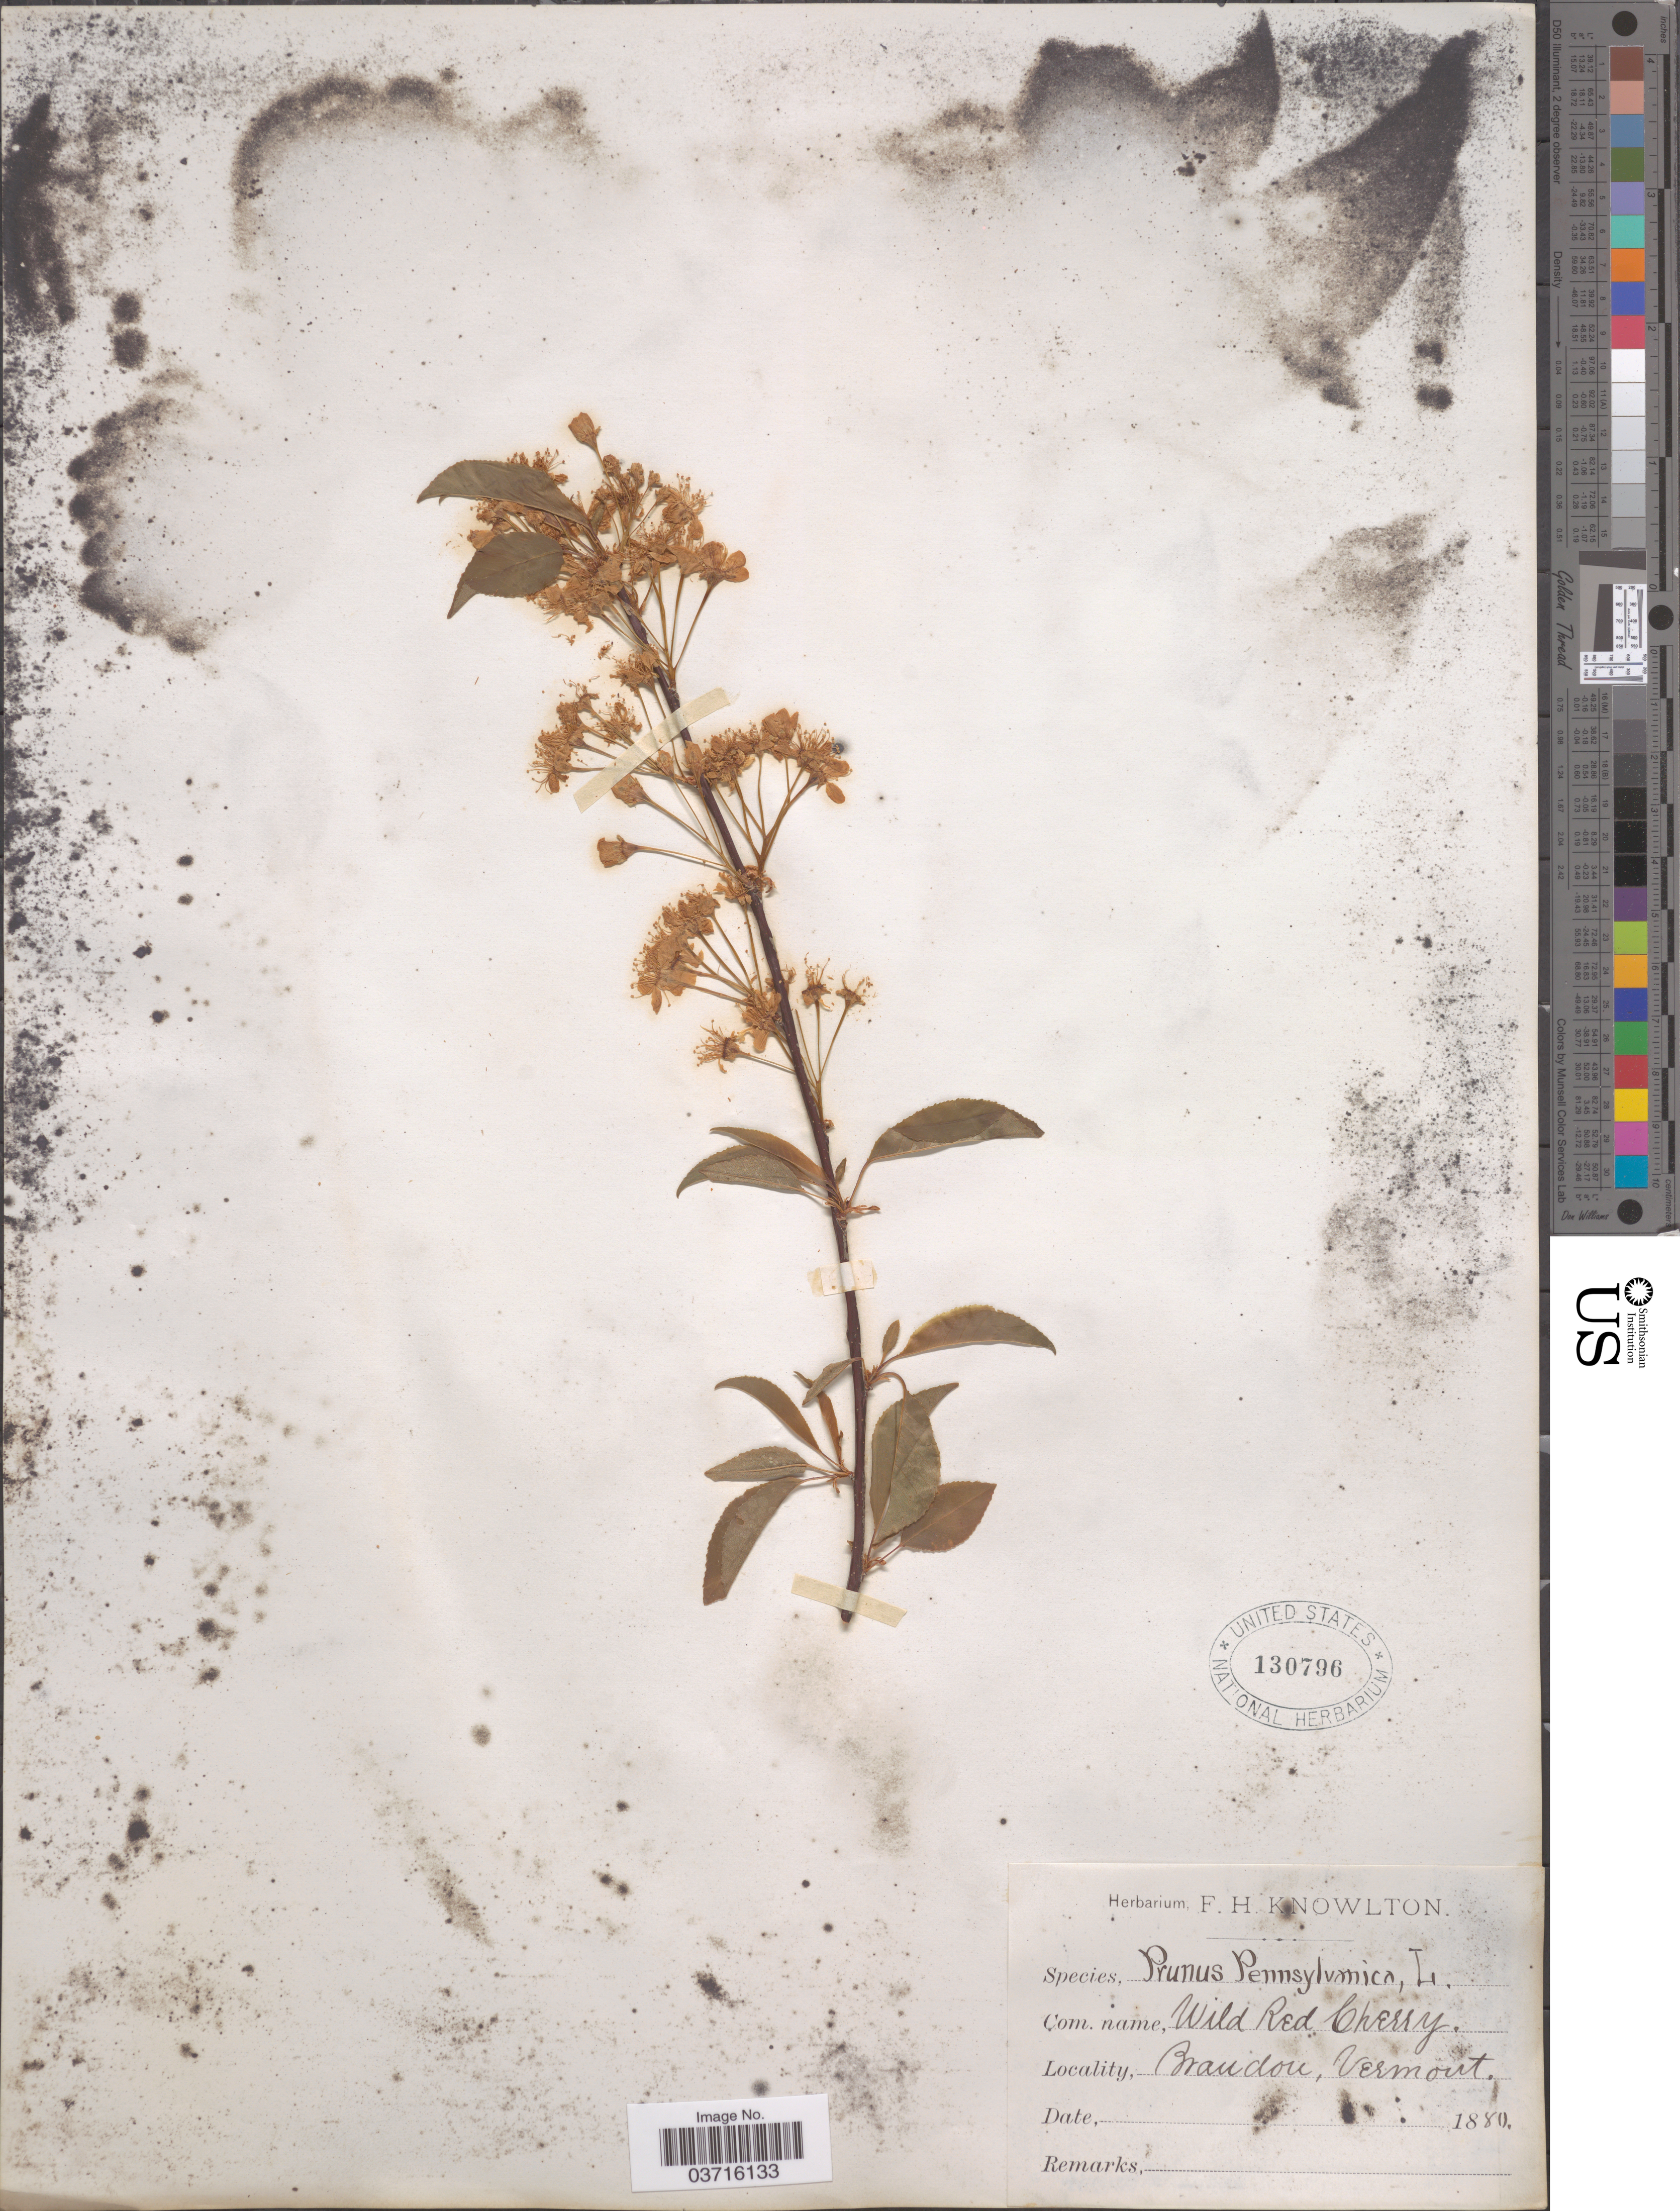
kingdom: Plantae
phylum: Tracheophyta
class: Magnoliopsida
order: Rosales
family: Rosaceae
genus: Prunus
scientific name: Prunus pensylvanica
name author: L. f.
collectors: ex herb. F.H. Knowlton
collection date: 1880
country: United States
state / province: Vermont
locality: Brandon.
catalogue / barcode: US 130796